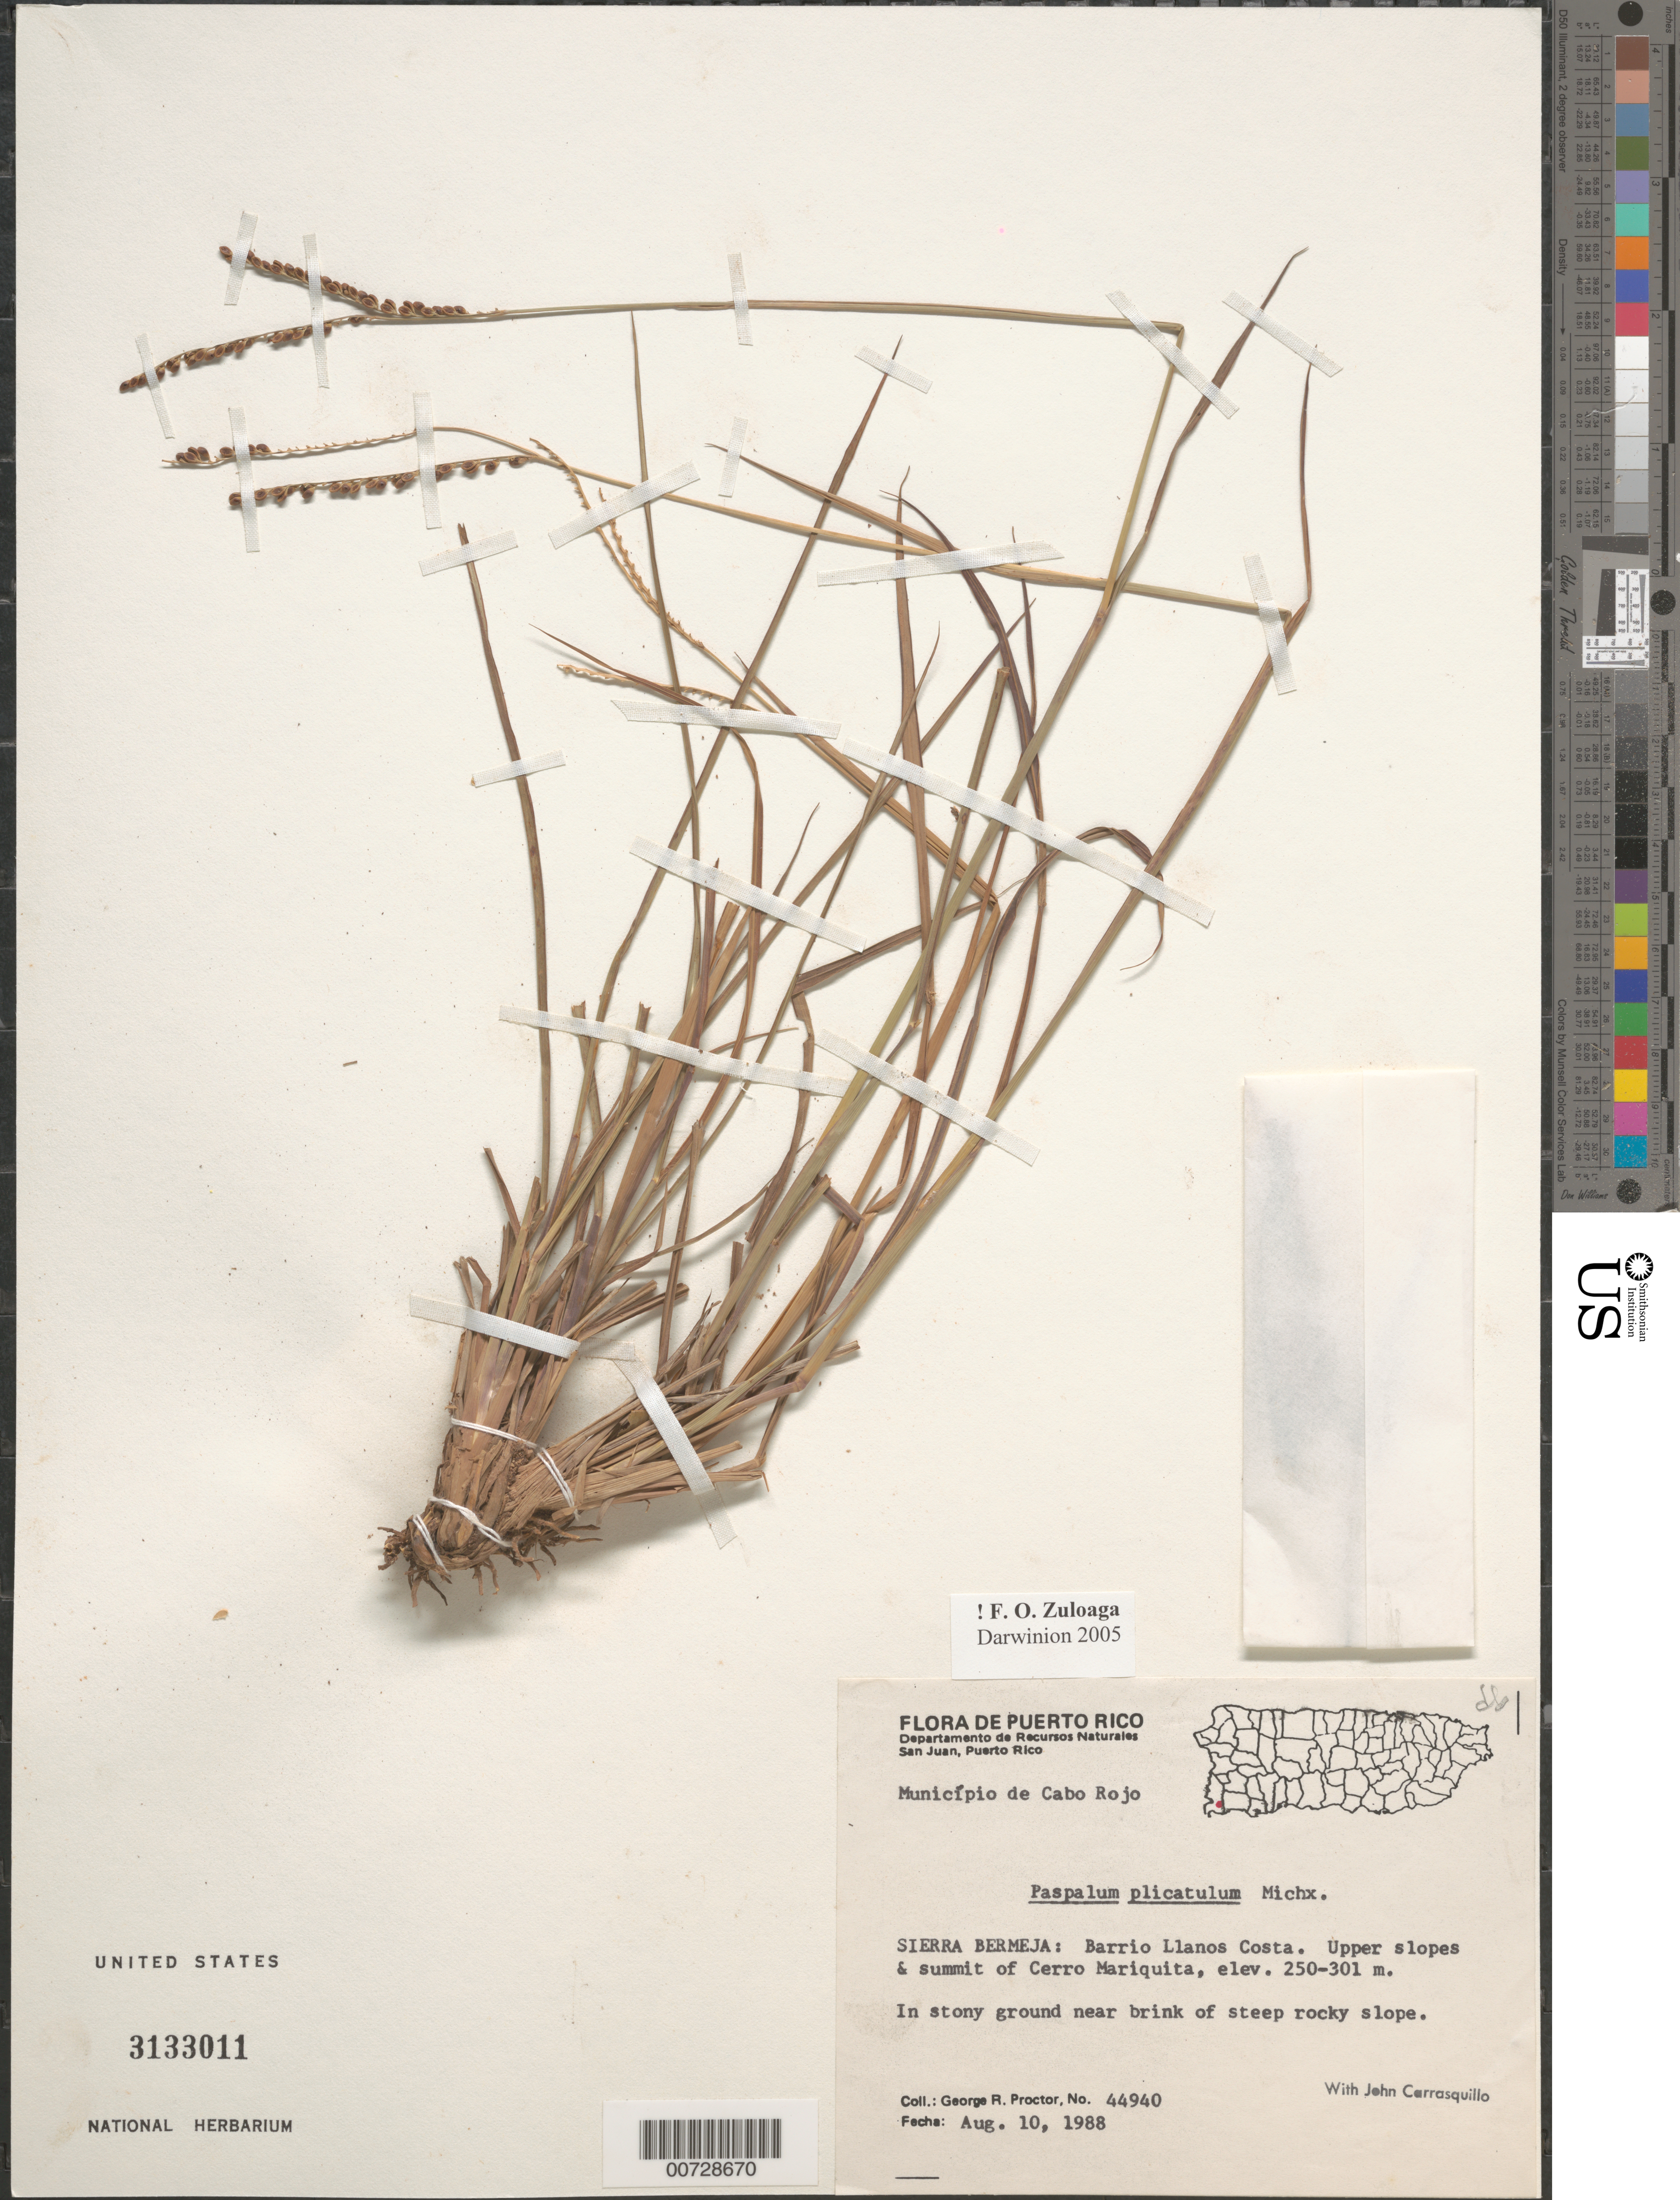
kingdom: Plantae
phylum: Tracheophyta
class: Liliopsida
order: Poales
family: Poaceae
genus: Paspalum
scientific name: Paspalum plicatulum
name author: Michx.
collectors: G. R. Proctor & J. Carrasquillo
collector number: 44940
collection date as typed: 10 Aug 1988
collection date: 1988-08-10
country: Puerto Rico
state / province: Cabo Rojo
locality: Mun. Cabo Rojo, Sierra Bermeja: Barrio Llanos Costa. Upper slopes & summit of Cerro Mariquita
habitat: In stony ground near brink of steep rocky slope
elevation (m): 250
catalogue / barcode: US 3133011